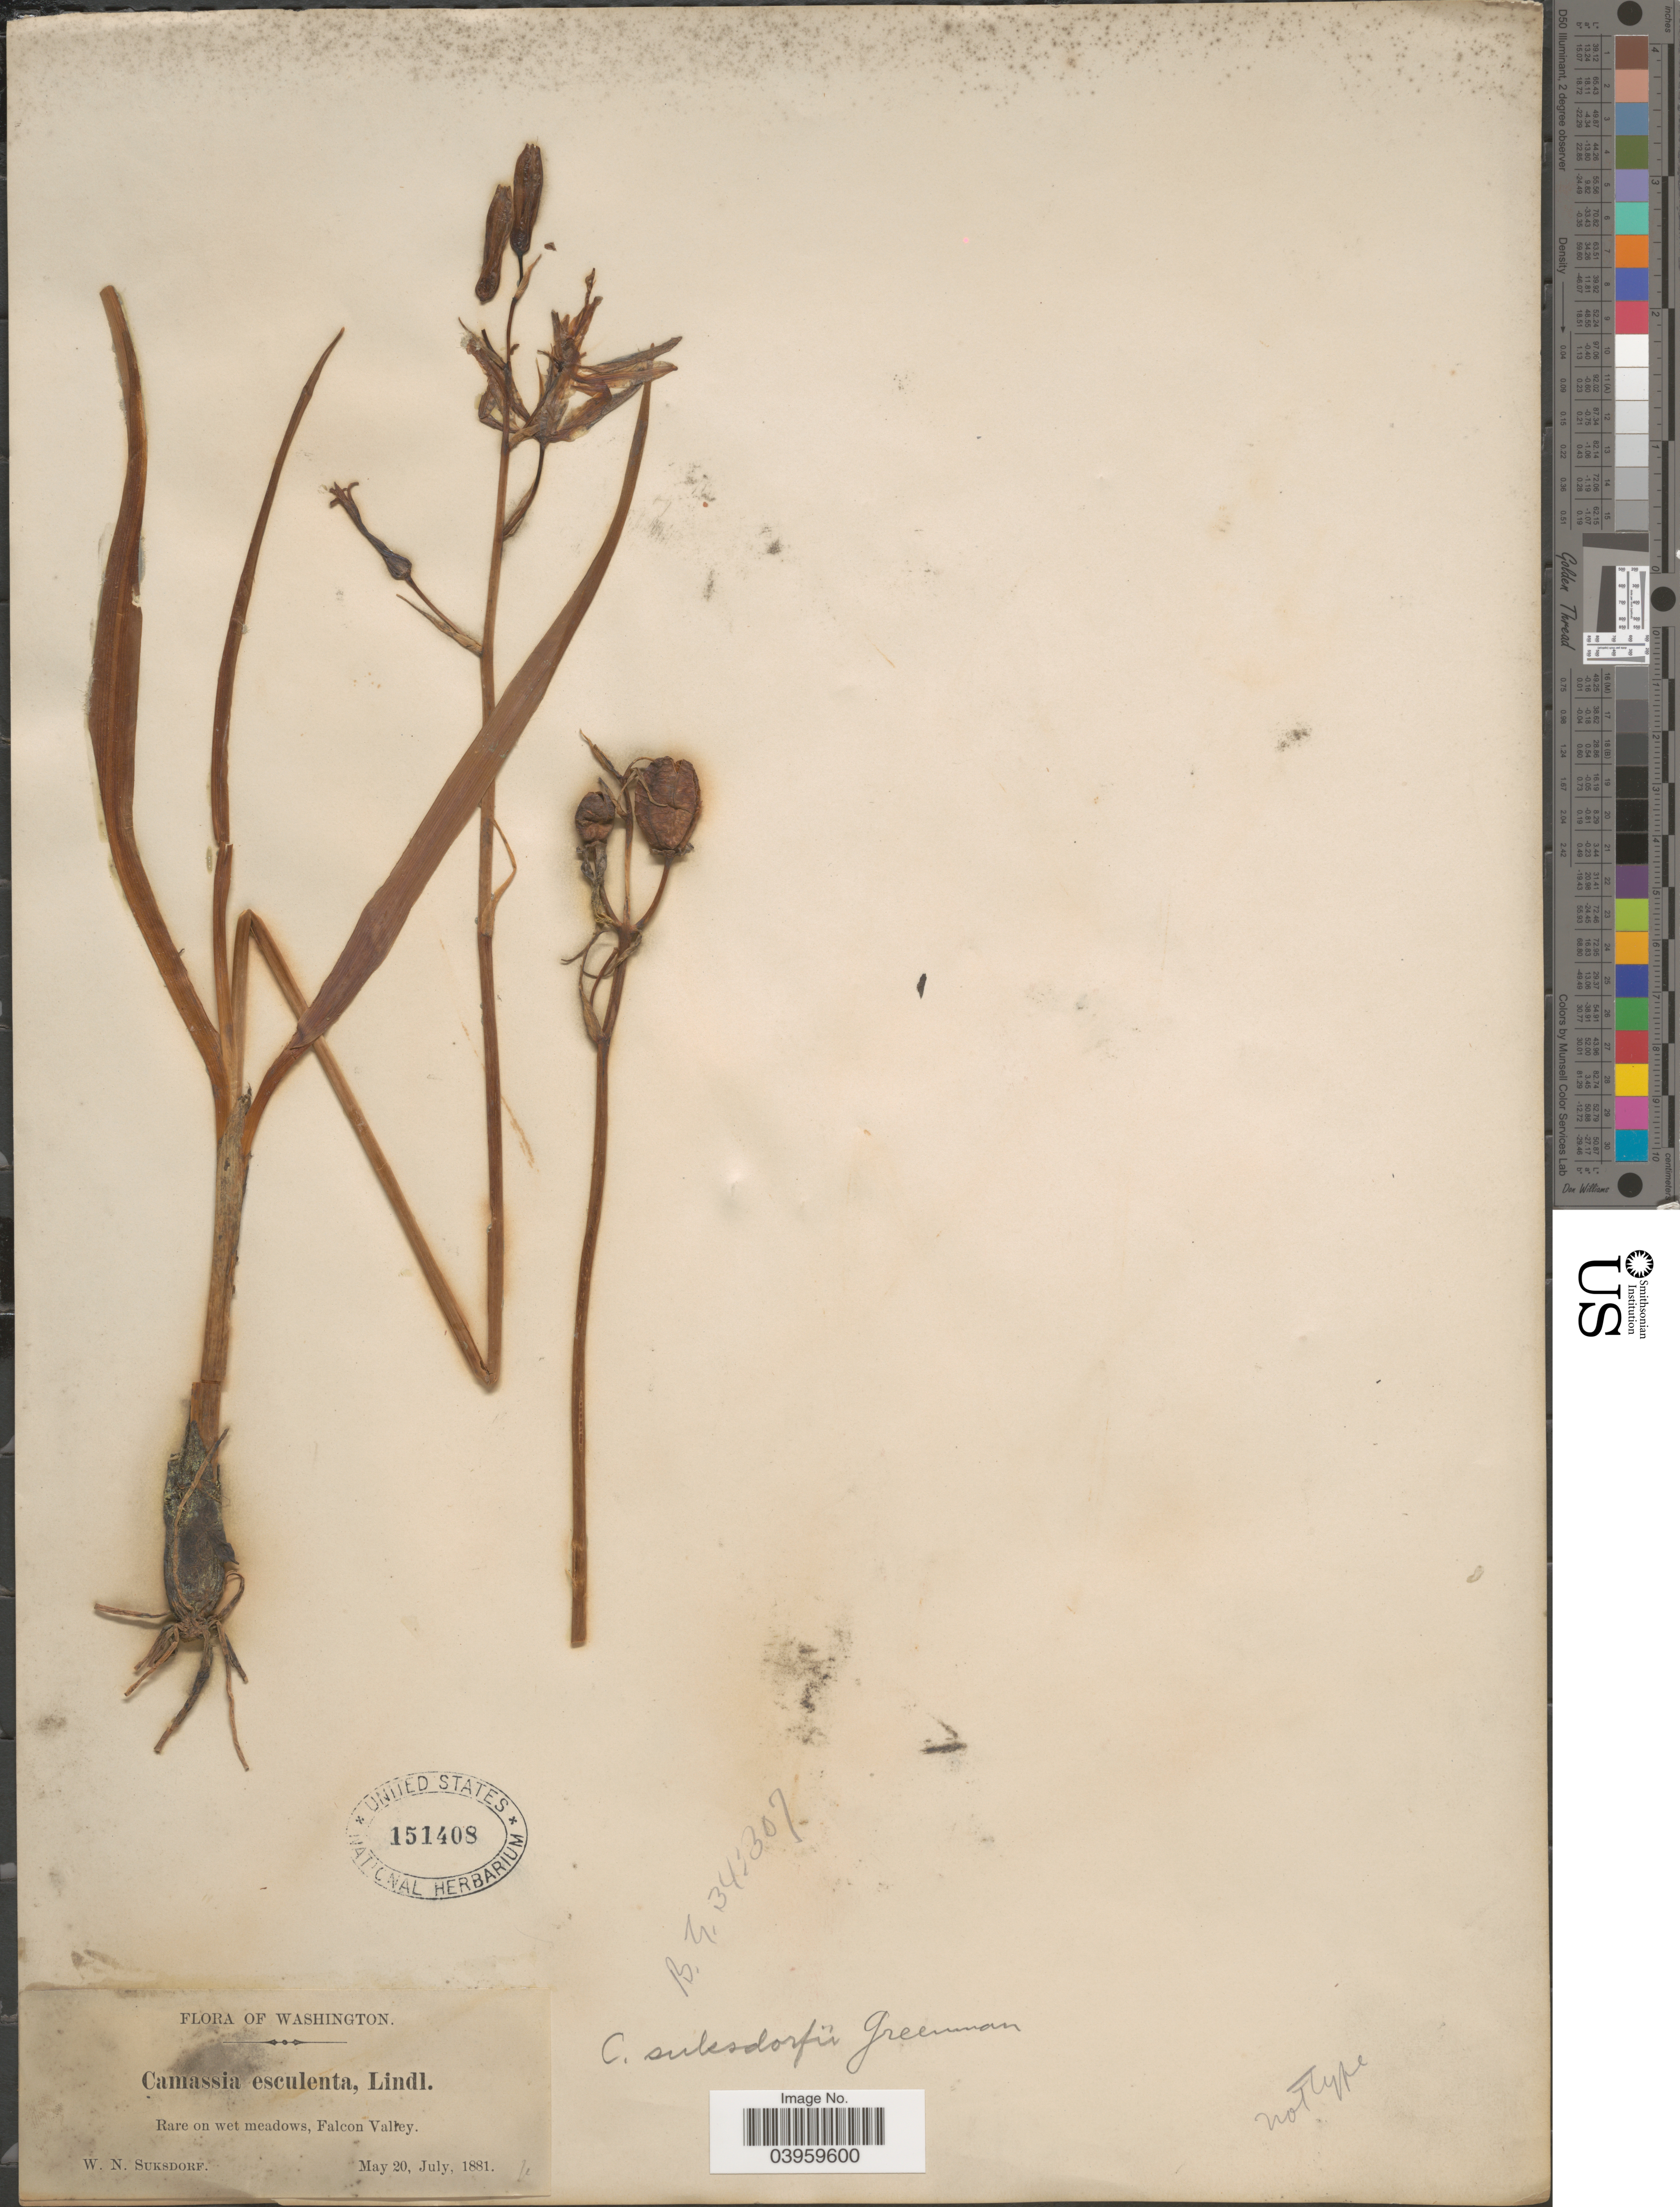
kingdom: Plantae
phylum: Tracheophyta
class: Liliopsida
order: Asparagales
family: Asparagaceae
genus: Camassia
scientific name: Camassia suksdorfii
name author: Greenm.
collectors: W. N. Suksdorf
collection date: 1881-05-20/1881-07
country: United States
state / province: Washington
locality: On wet meadows, Falcon Valley.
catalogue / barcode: US 151408